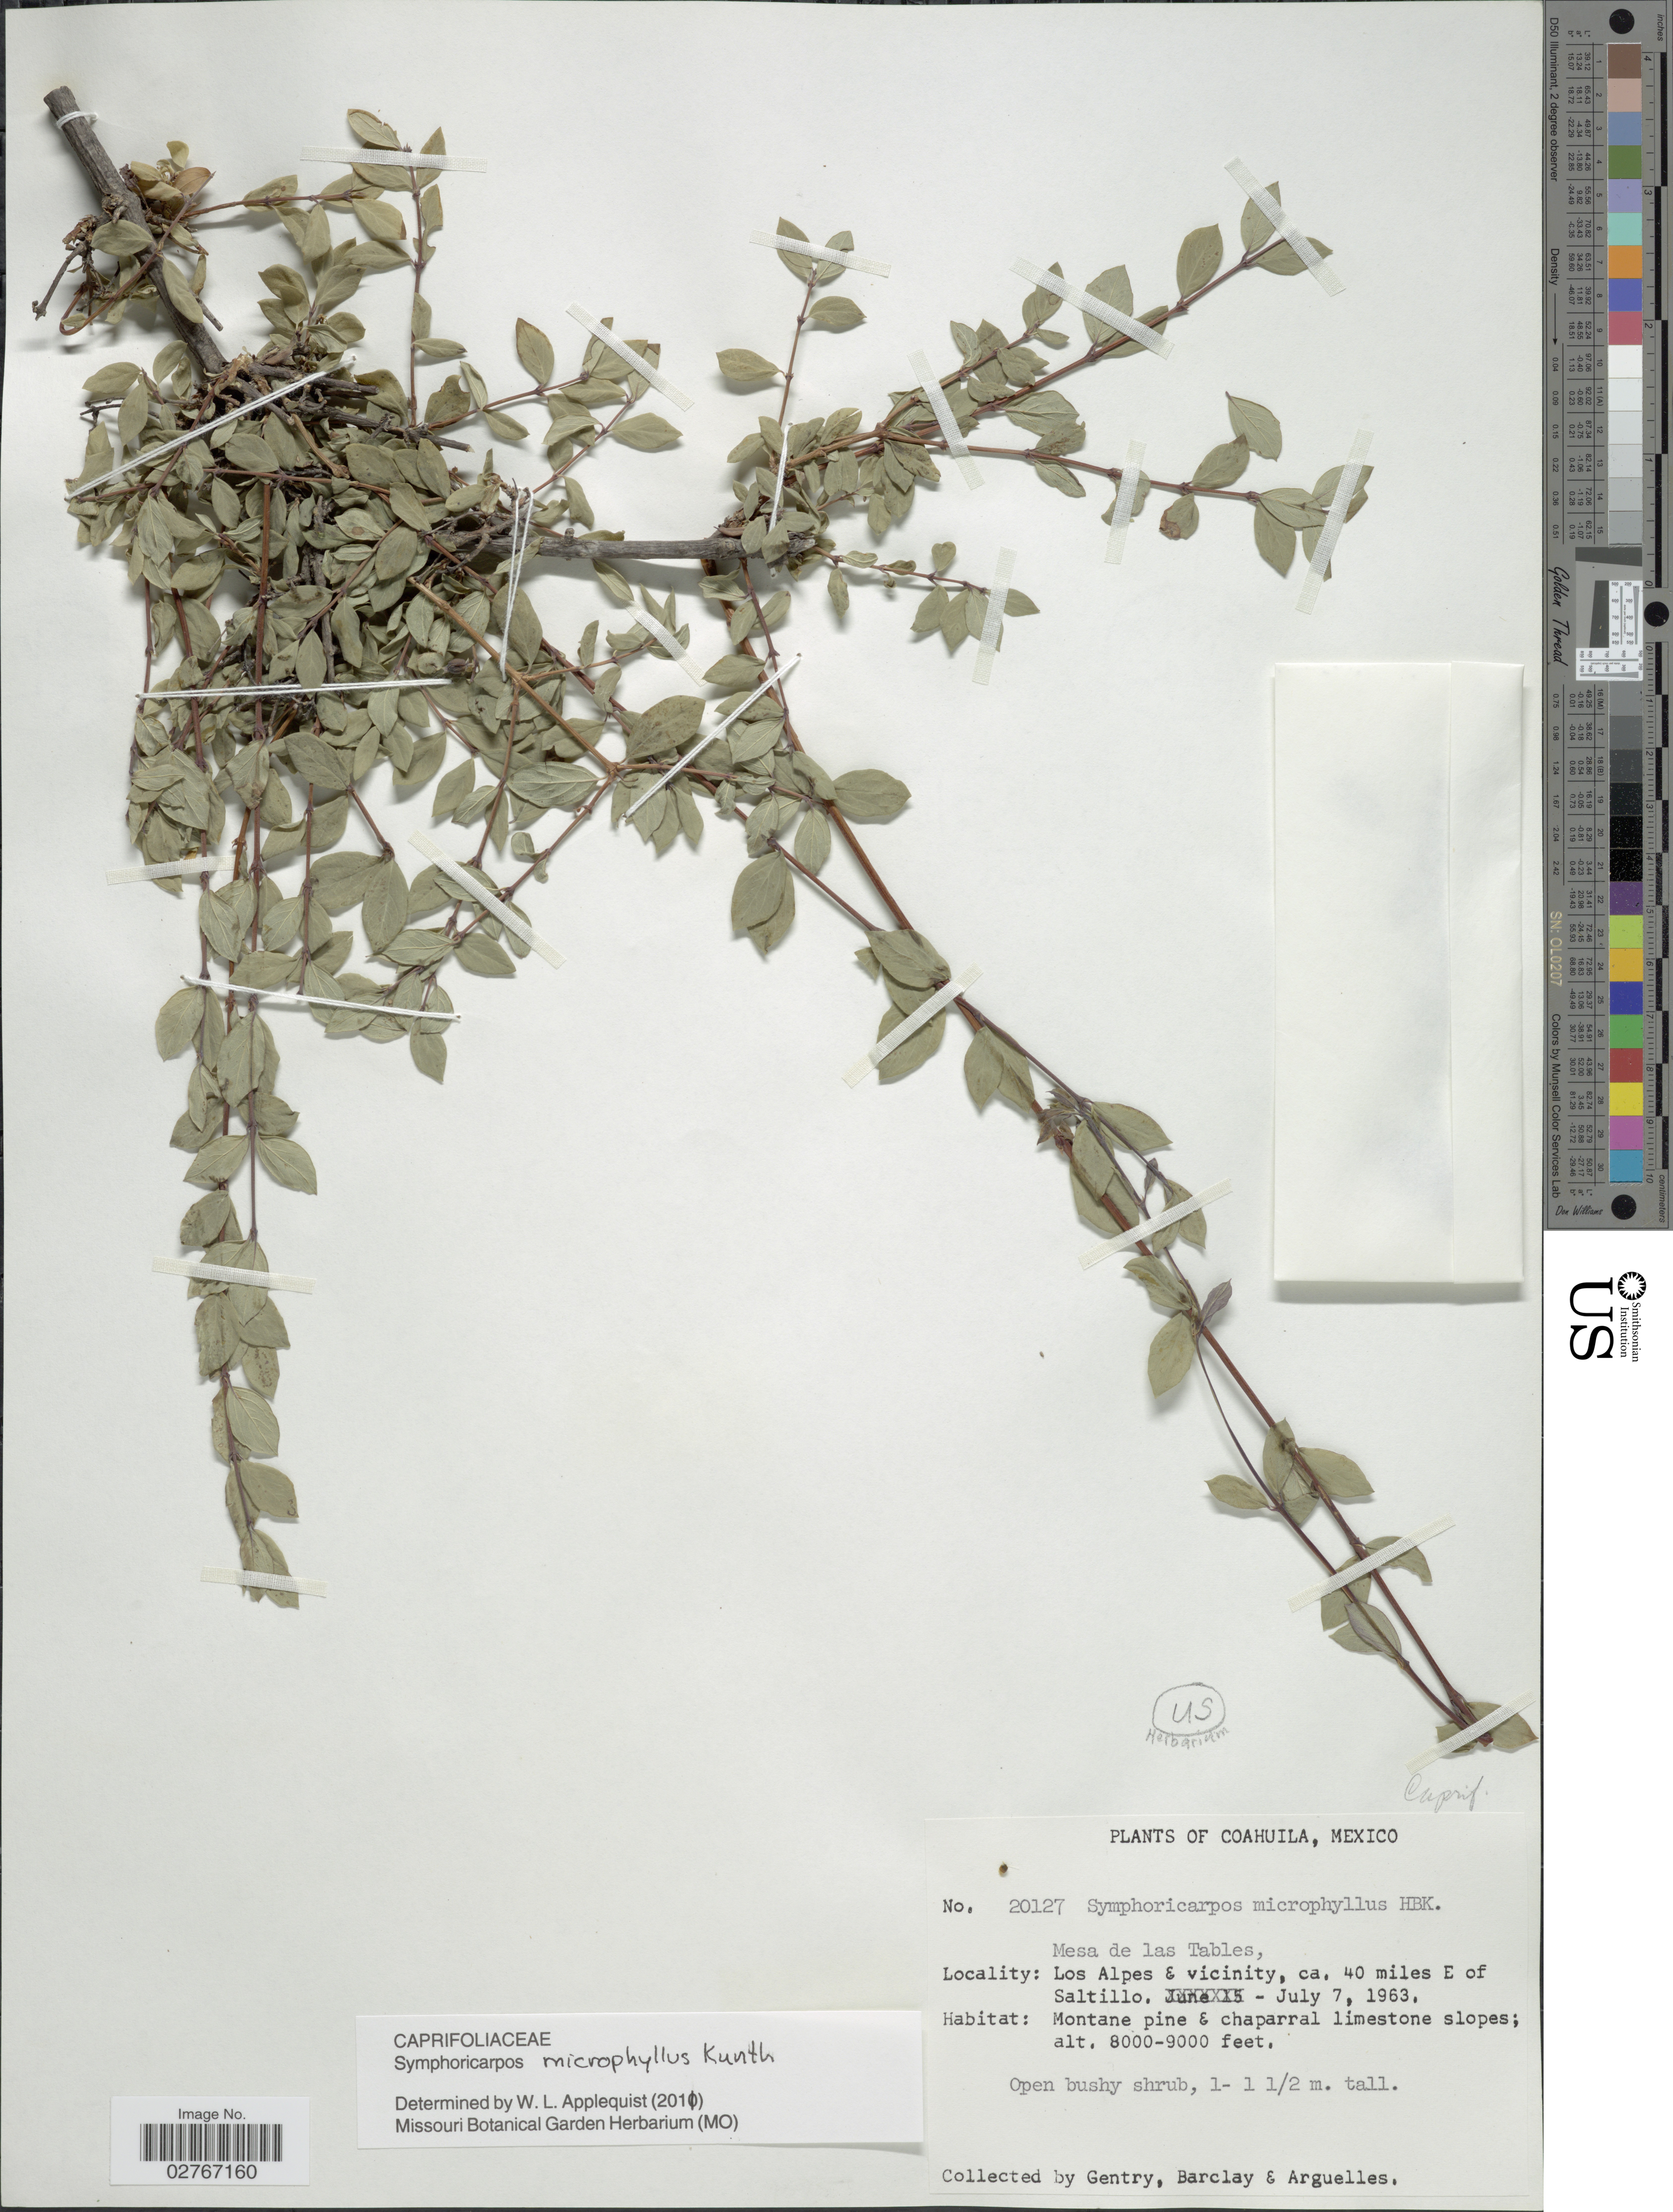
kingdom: Plantae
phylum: Tracheophyta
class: Magnoliopsida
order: Dipsacales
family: Caprifoliaceae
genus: Symphoricarpos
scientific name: Symphoricarpos microphyllus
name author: Kunth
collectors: Gentry, --, -- Barclay & Arguelles, --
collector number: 20127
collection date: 1963-07-07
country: Mexico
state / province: Coahuila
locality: Mesa de las Tables, Los Alpes & vicinity, ca. 40 miles E of Saltillo.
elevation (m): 2438